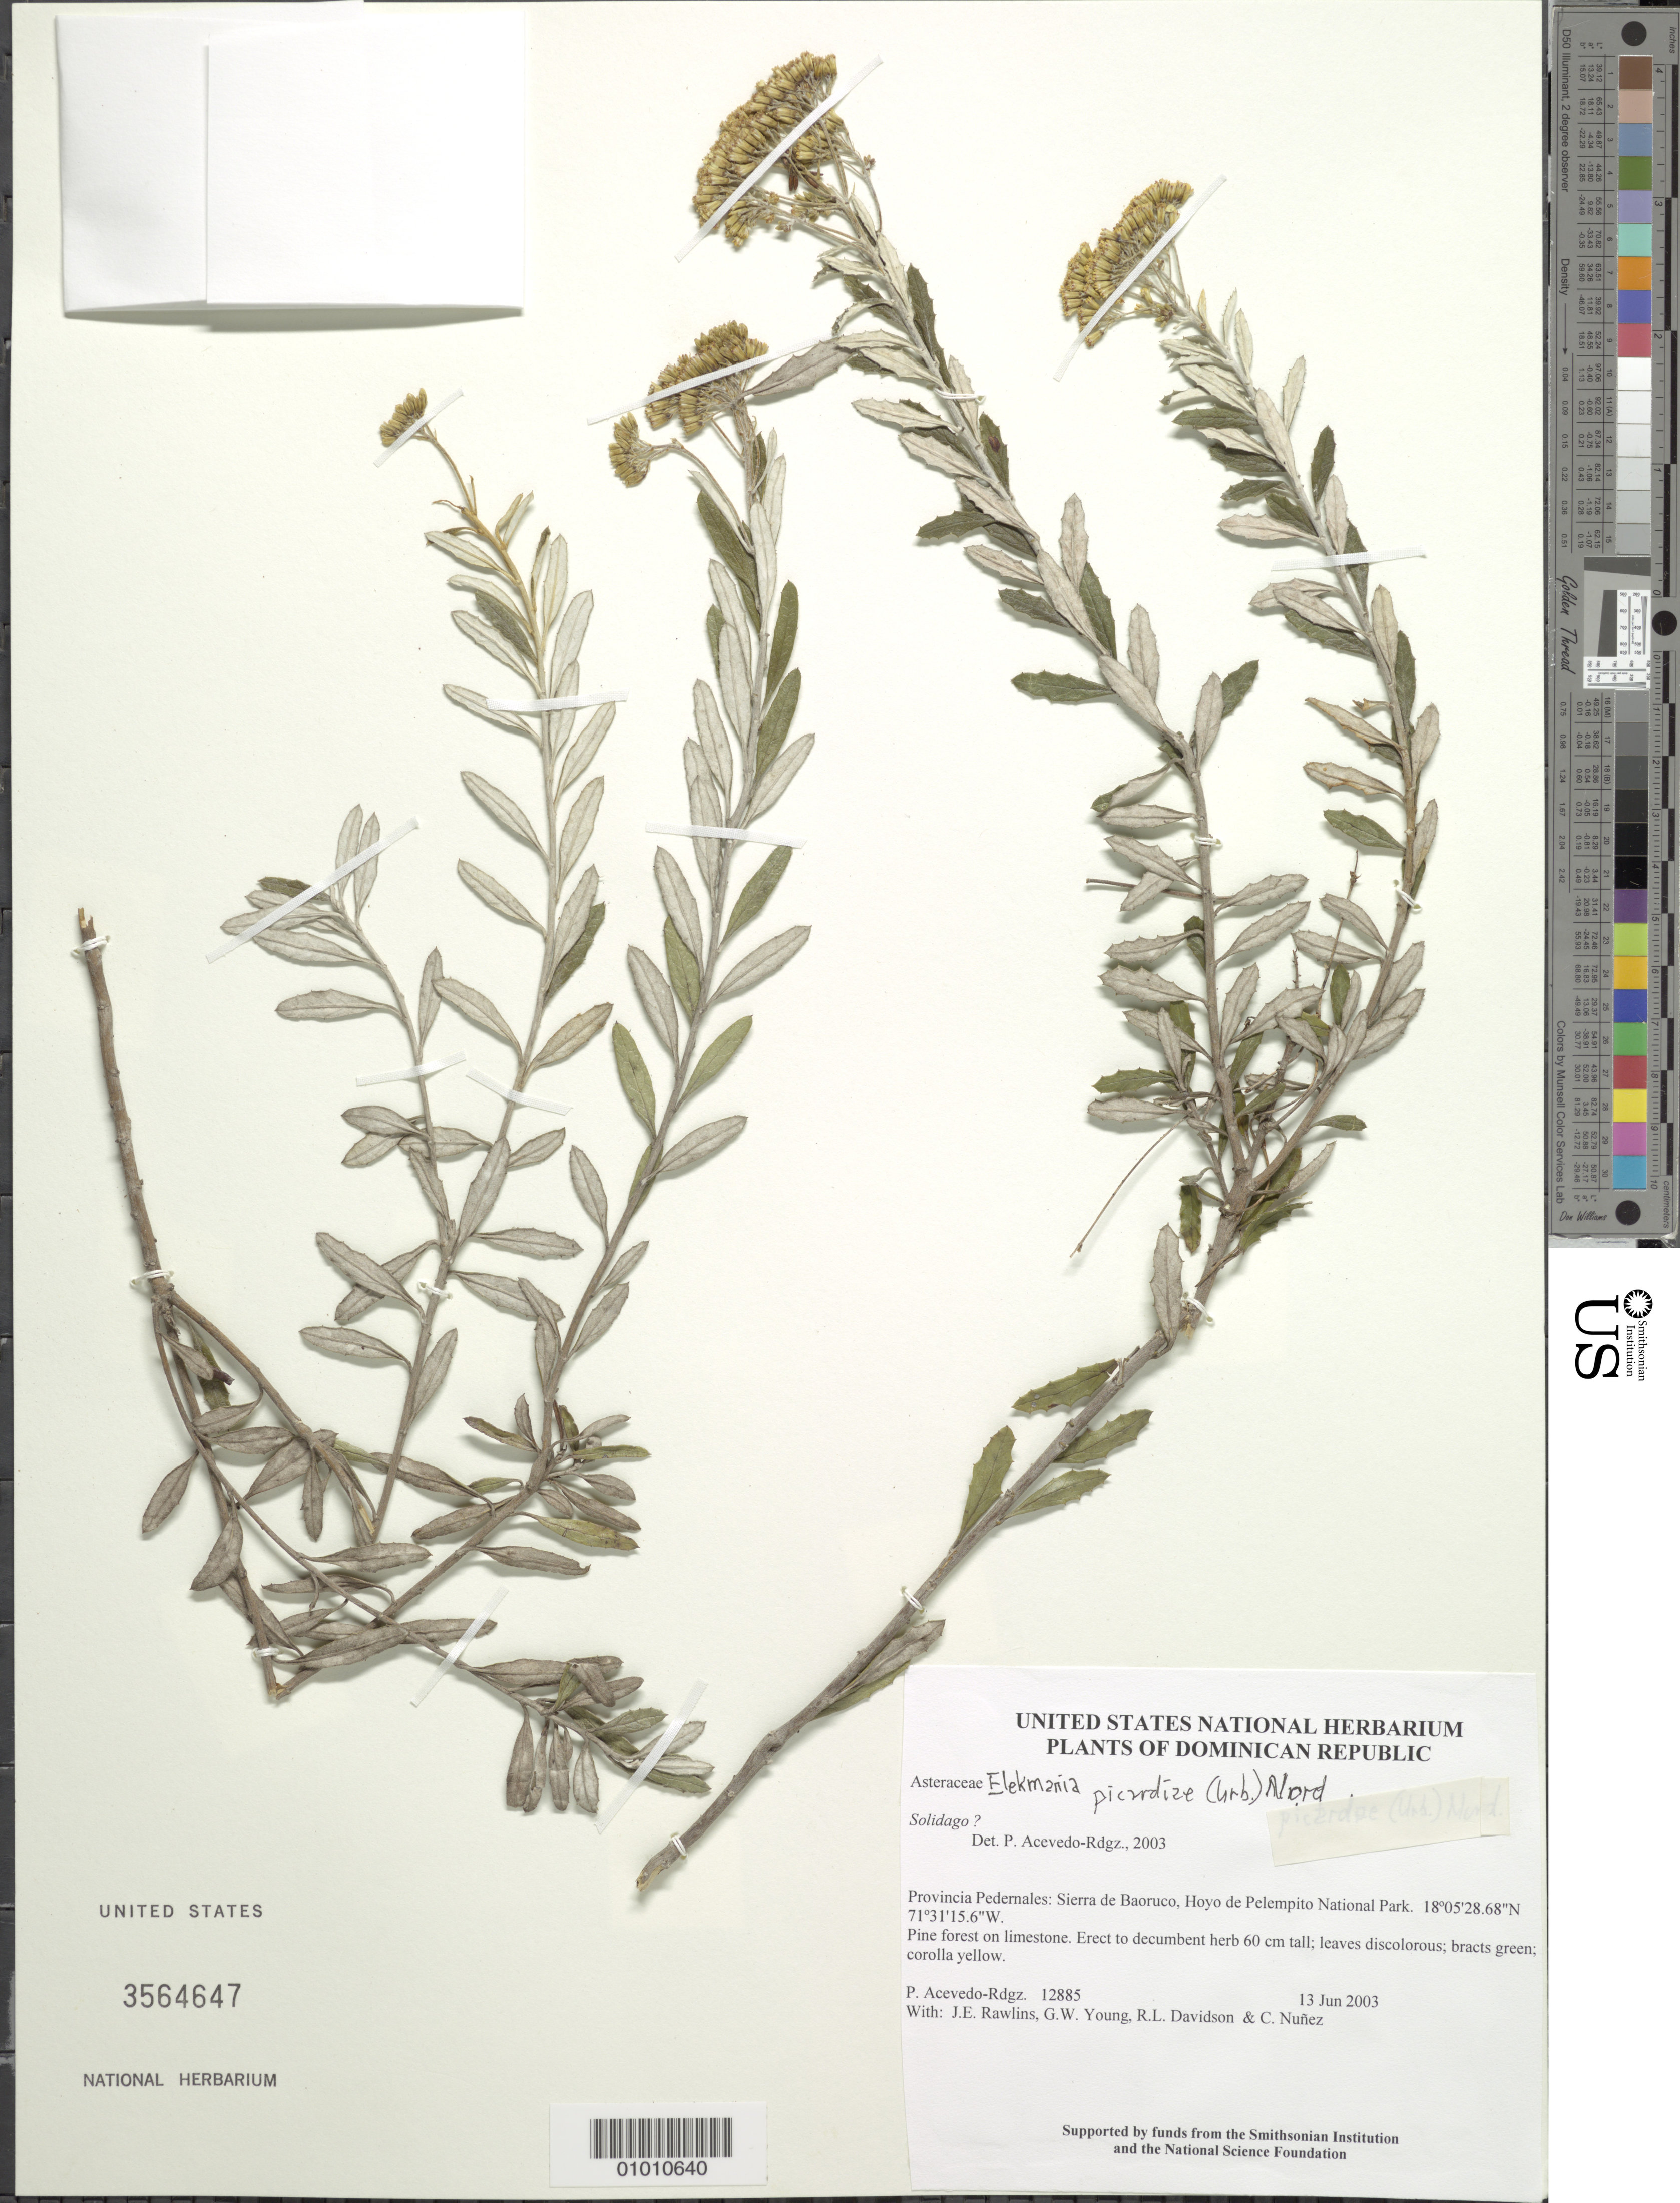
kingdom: Plantae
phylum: Tracheophyta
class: Magnoliopsida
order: Asterales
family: Asteraceae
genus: Senecio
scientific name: Senecio picardae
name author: Krug & Urb.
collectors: P. Acevedo-Rodr., J. Rawlins, G. Young, R. Davidson & C. Nunez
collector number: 12885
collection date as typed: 13 Jun 2003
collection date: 2003-06-13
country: Dominican Republic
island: Hispaniola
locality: Provincia Pedernales: Sierra de Baoruco, Hoyo de Pelempito National Park.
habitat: Pine forest on limestone.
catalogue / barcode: US 3564647